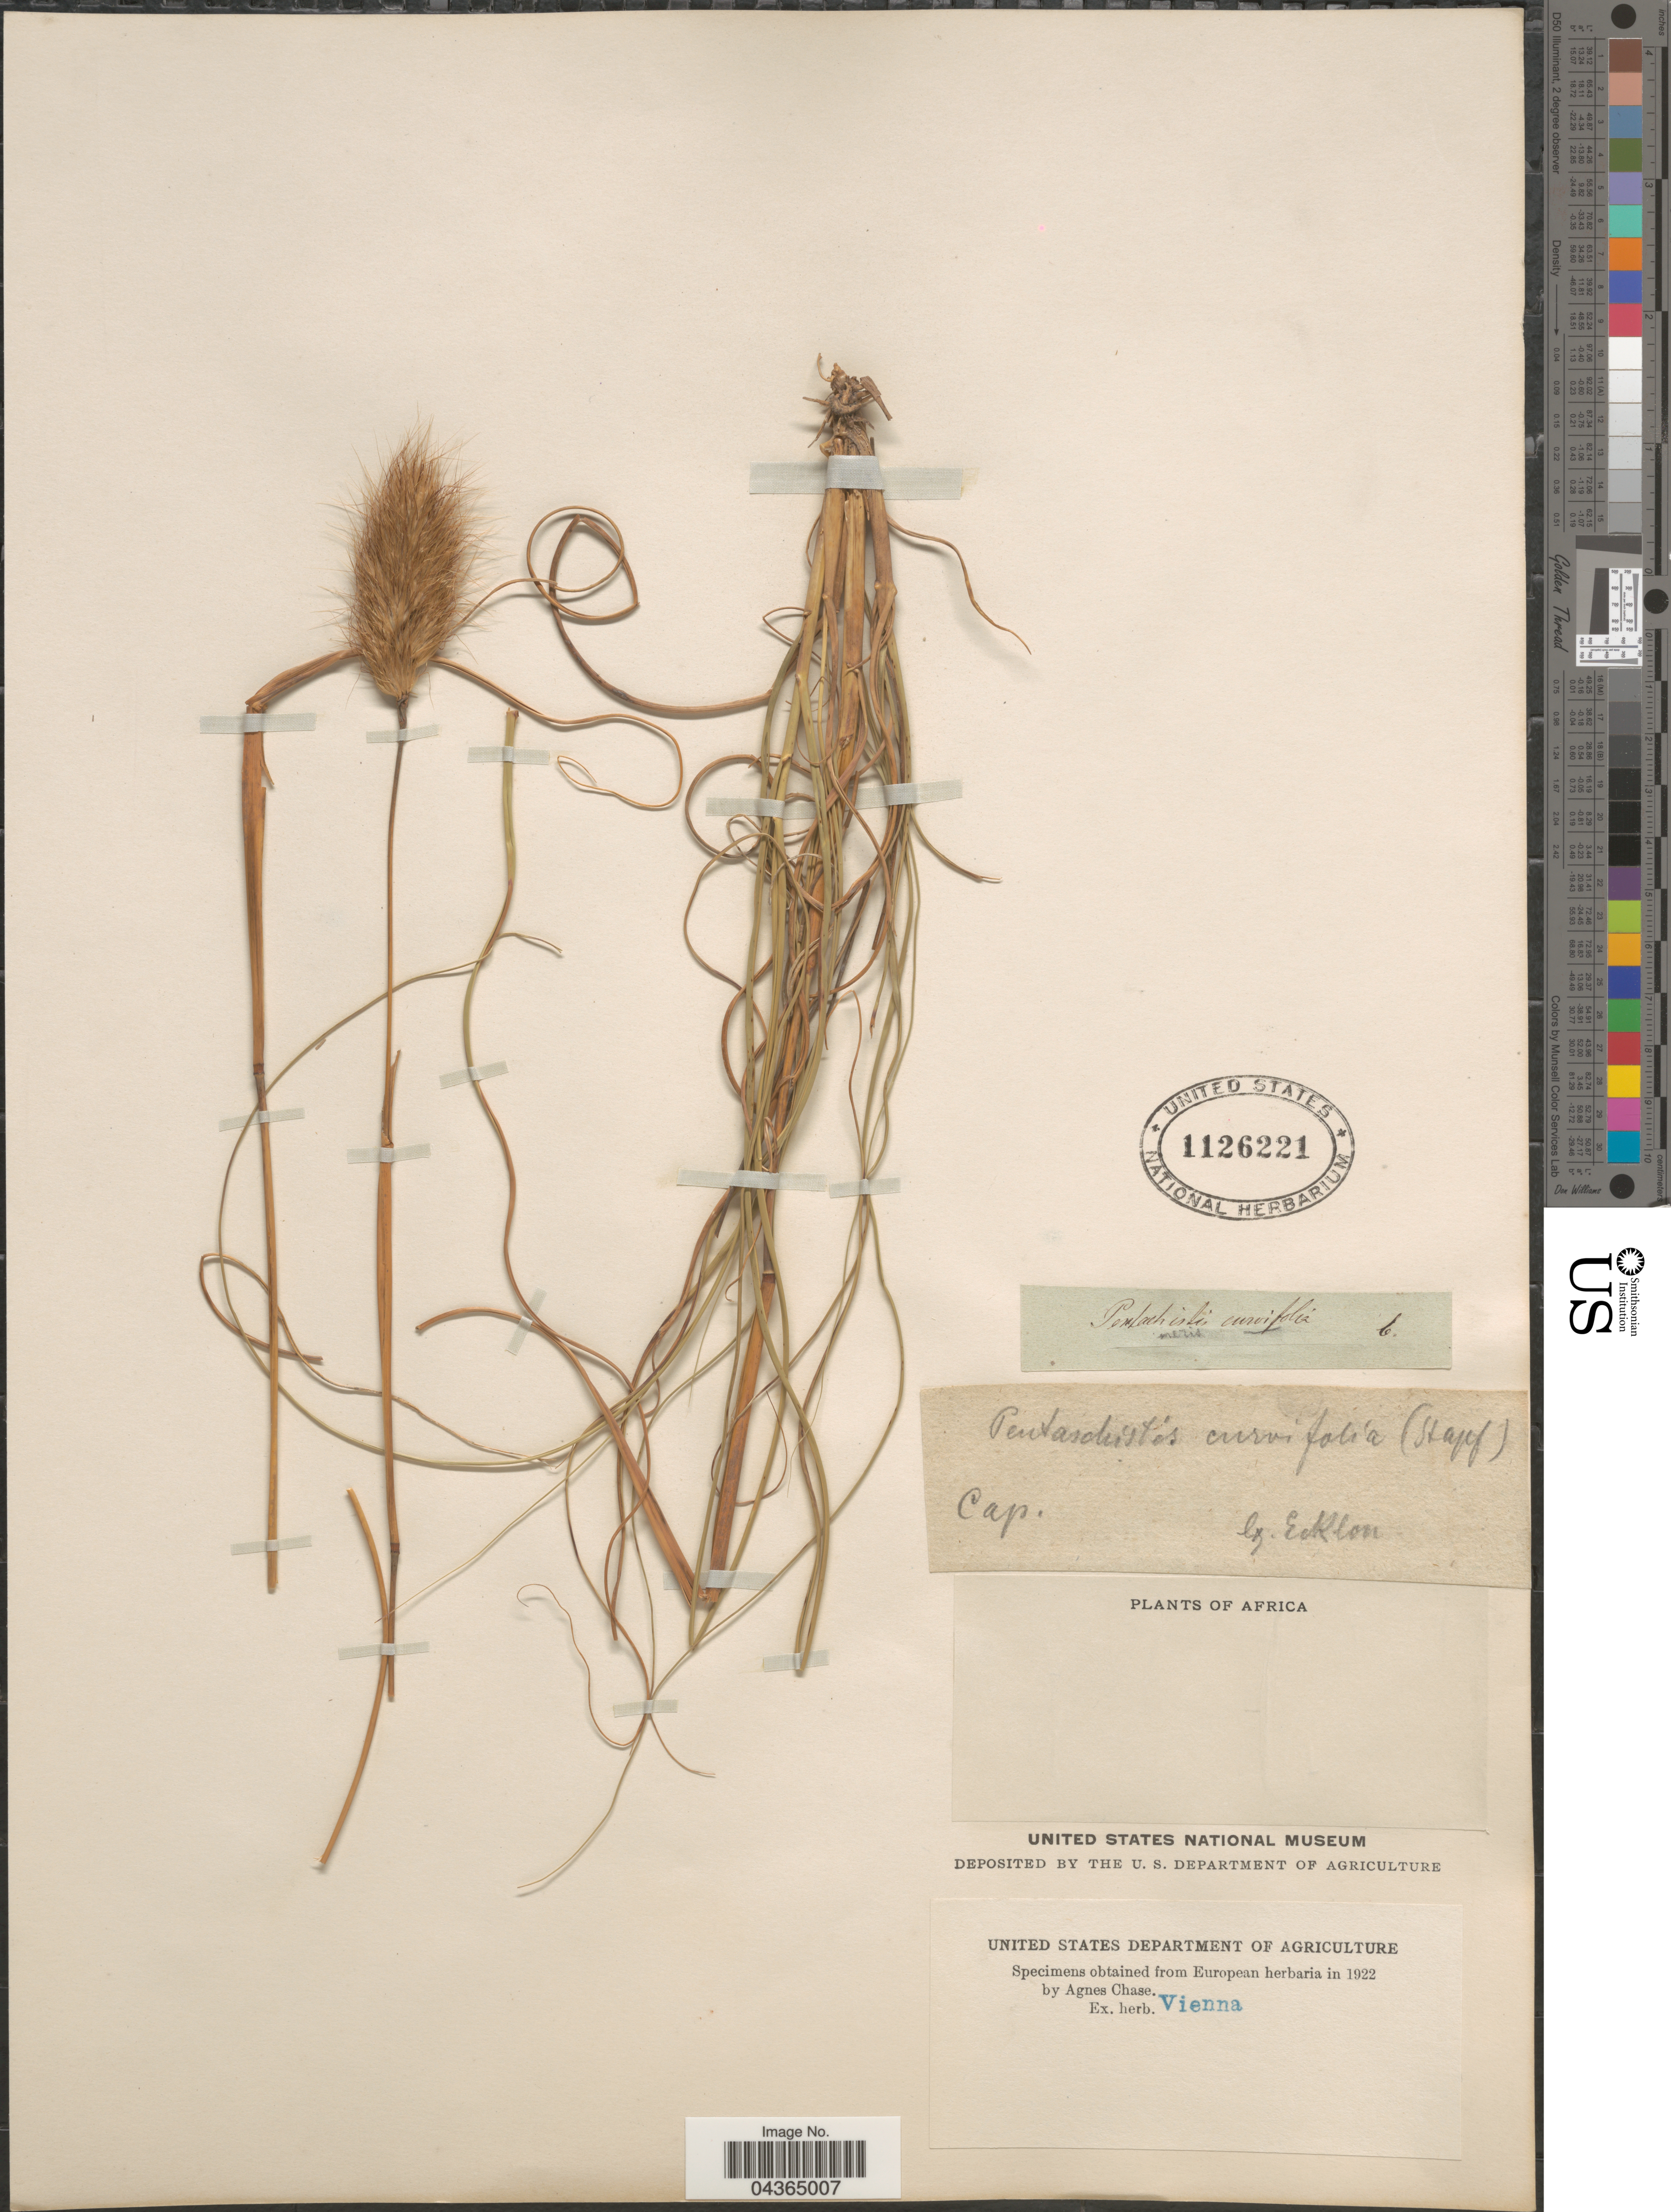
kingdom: Plantae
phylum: Tracheophyta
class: Liliopsida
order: Poales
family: Poaceae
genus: Pentameris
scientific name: Pentameris curvifolia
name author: (Schrad.) Steud.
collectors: -. Ecklon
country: South Africa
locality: Cap. Africa.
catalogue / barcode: US 1126221